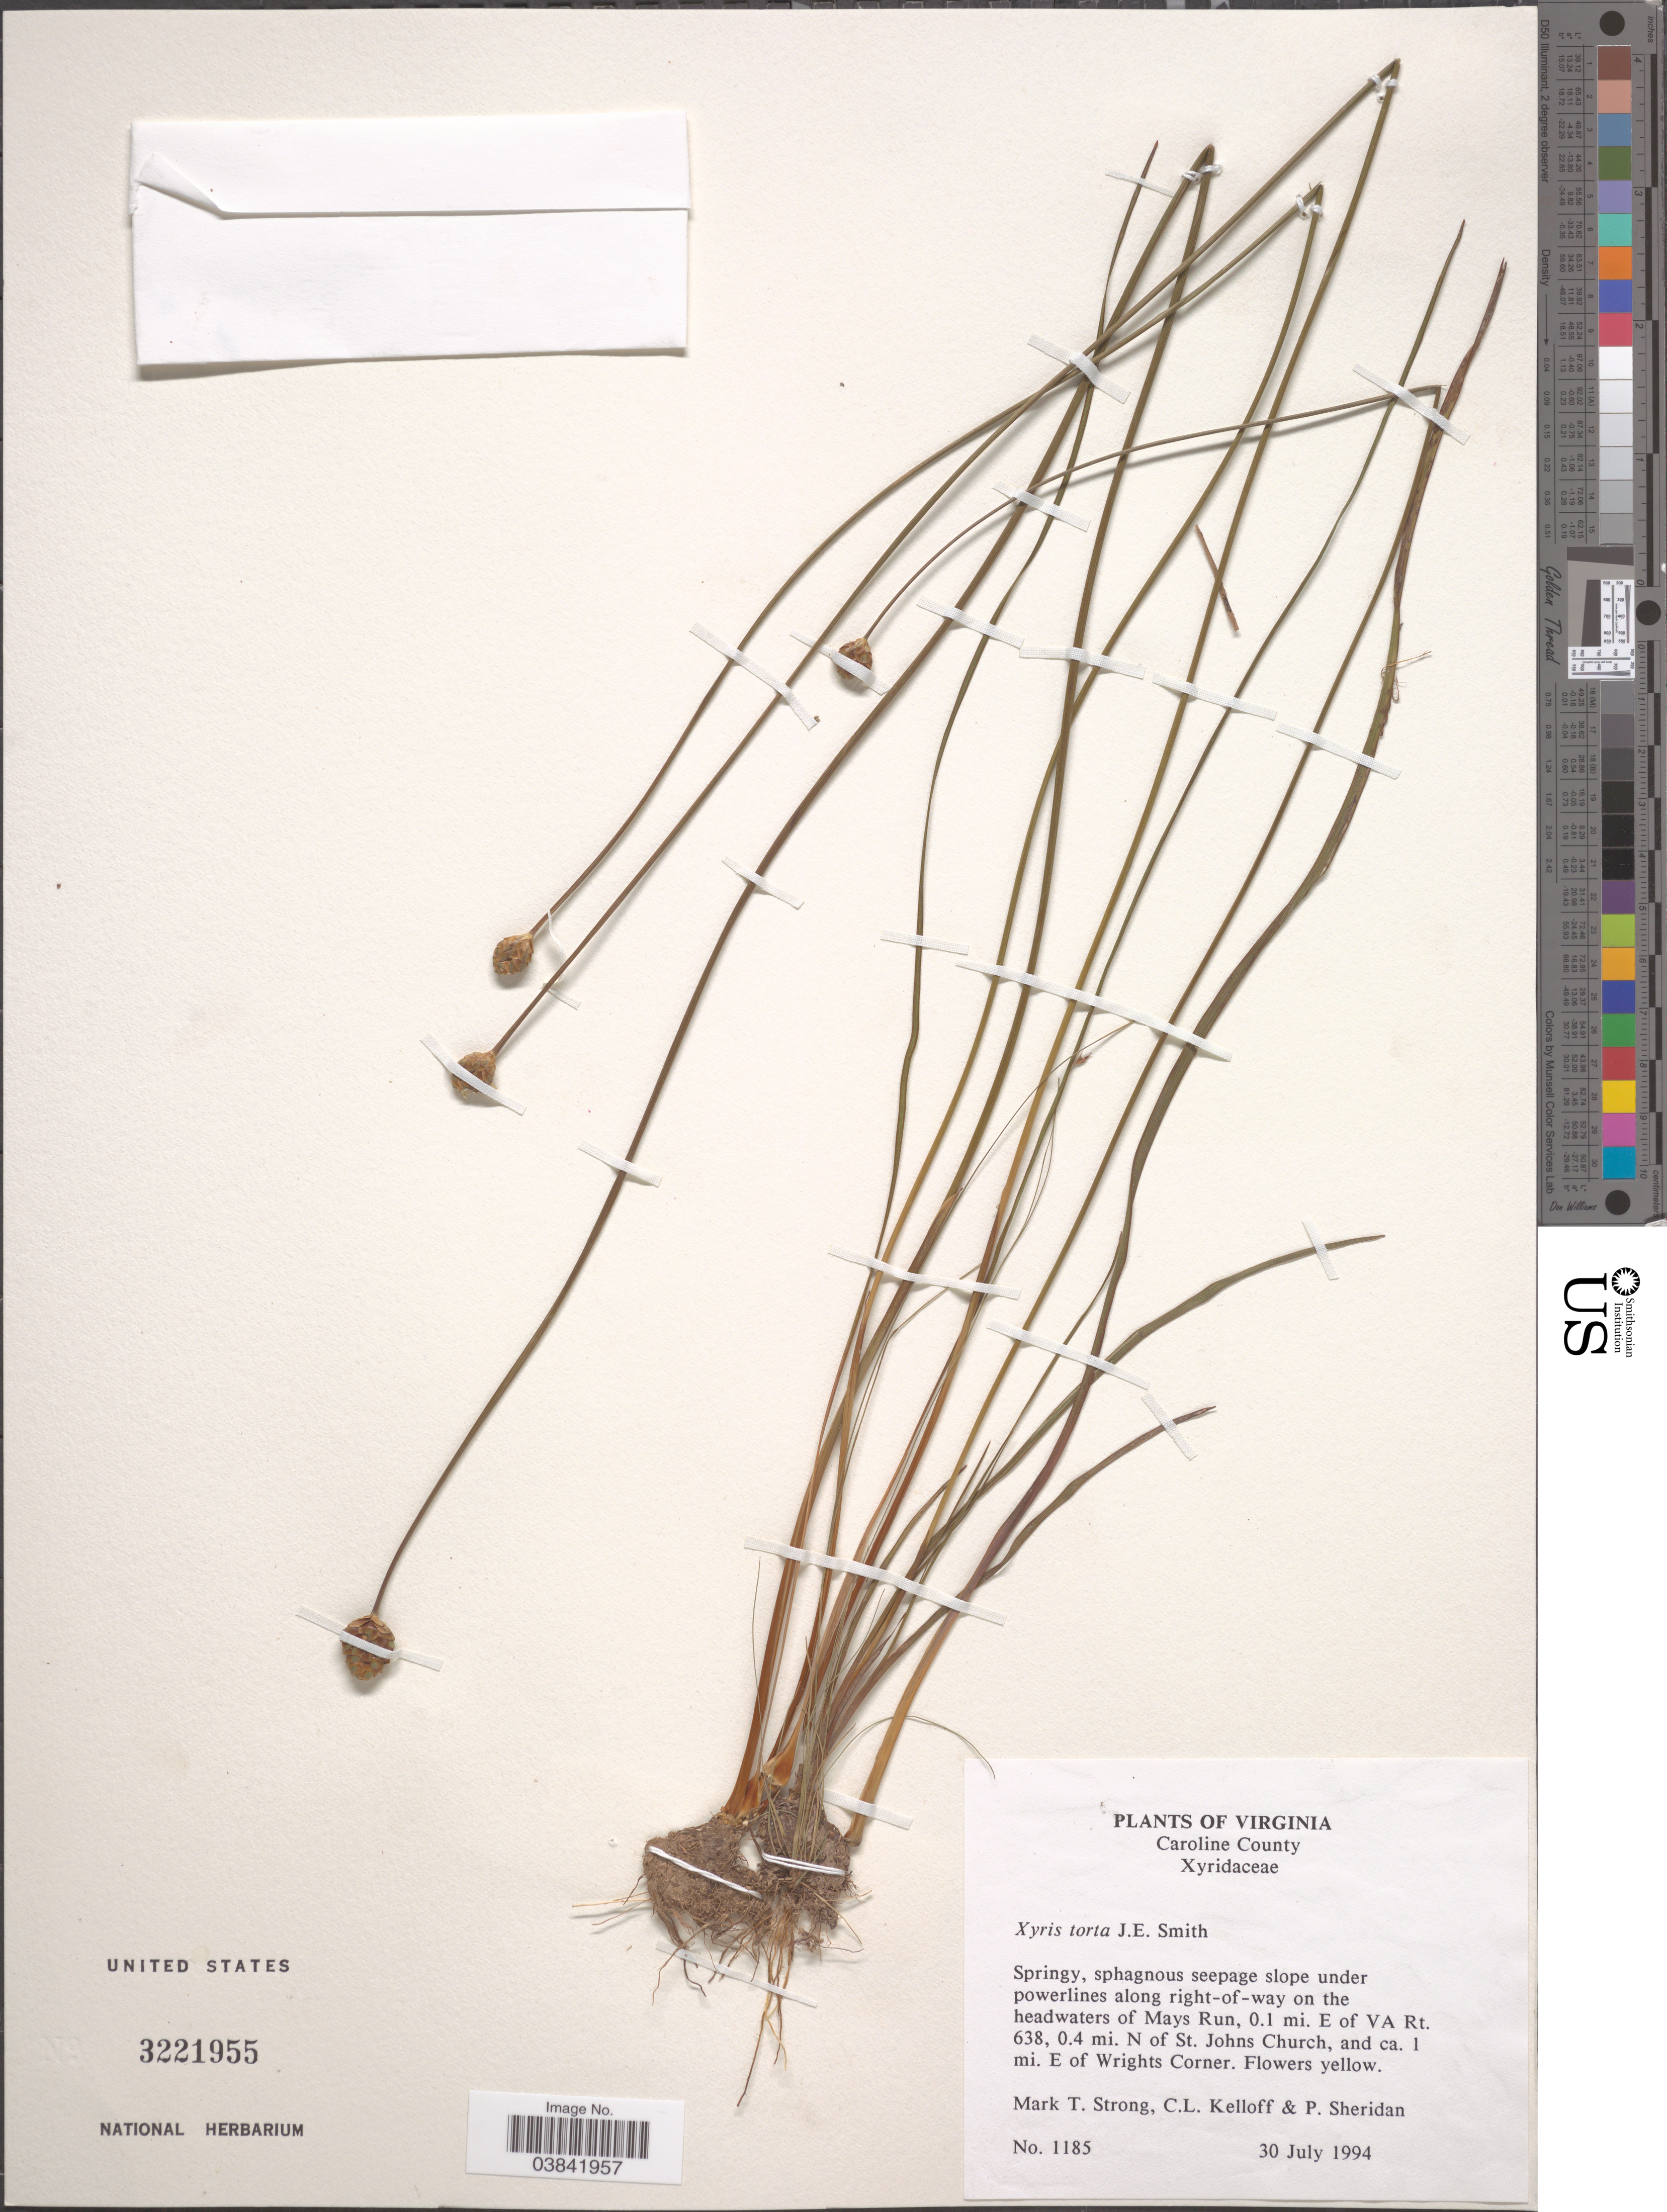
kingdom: Plantae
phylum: Tracheophyta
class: Liliopsida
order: Poales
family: Xyridaceae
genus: Xyris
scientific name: Xyris torta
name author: Sm.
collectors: M. T. Strong, C. L. Kelloff & P. Sheridan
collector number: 1185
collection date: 1994-07-30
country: United States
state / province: Virginia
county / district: Caroline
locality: Caroline County, under powerlines along right-of-way on the headwaters of Mays Run, 0.1 mi. E of VA Rt. 638, 0.4 mi. N of St. Johns Church, and ca. 1 mi. E of Wrights Corner.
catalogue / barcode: US 3221955